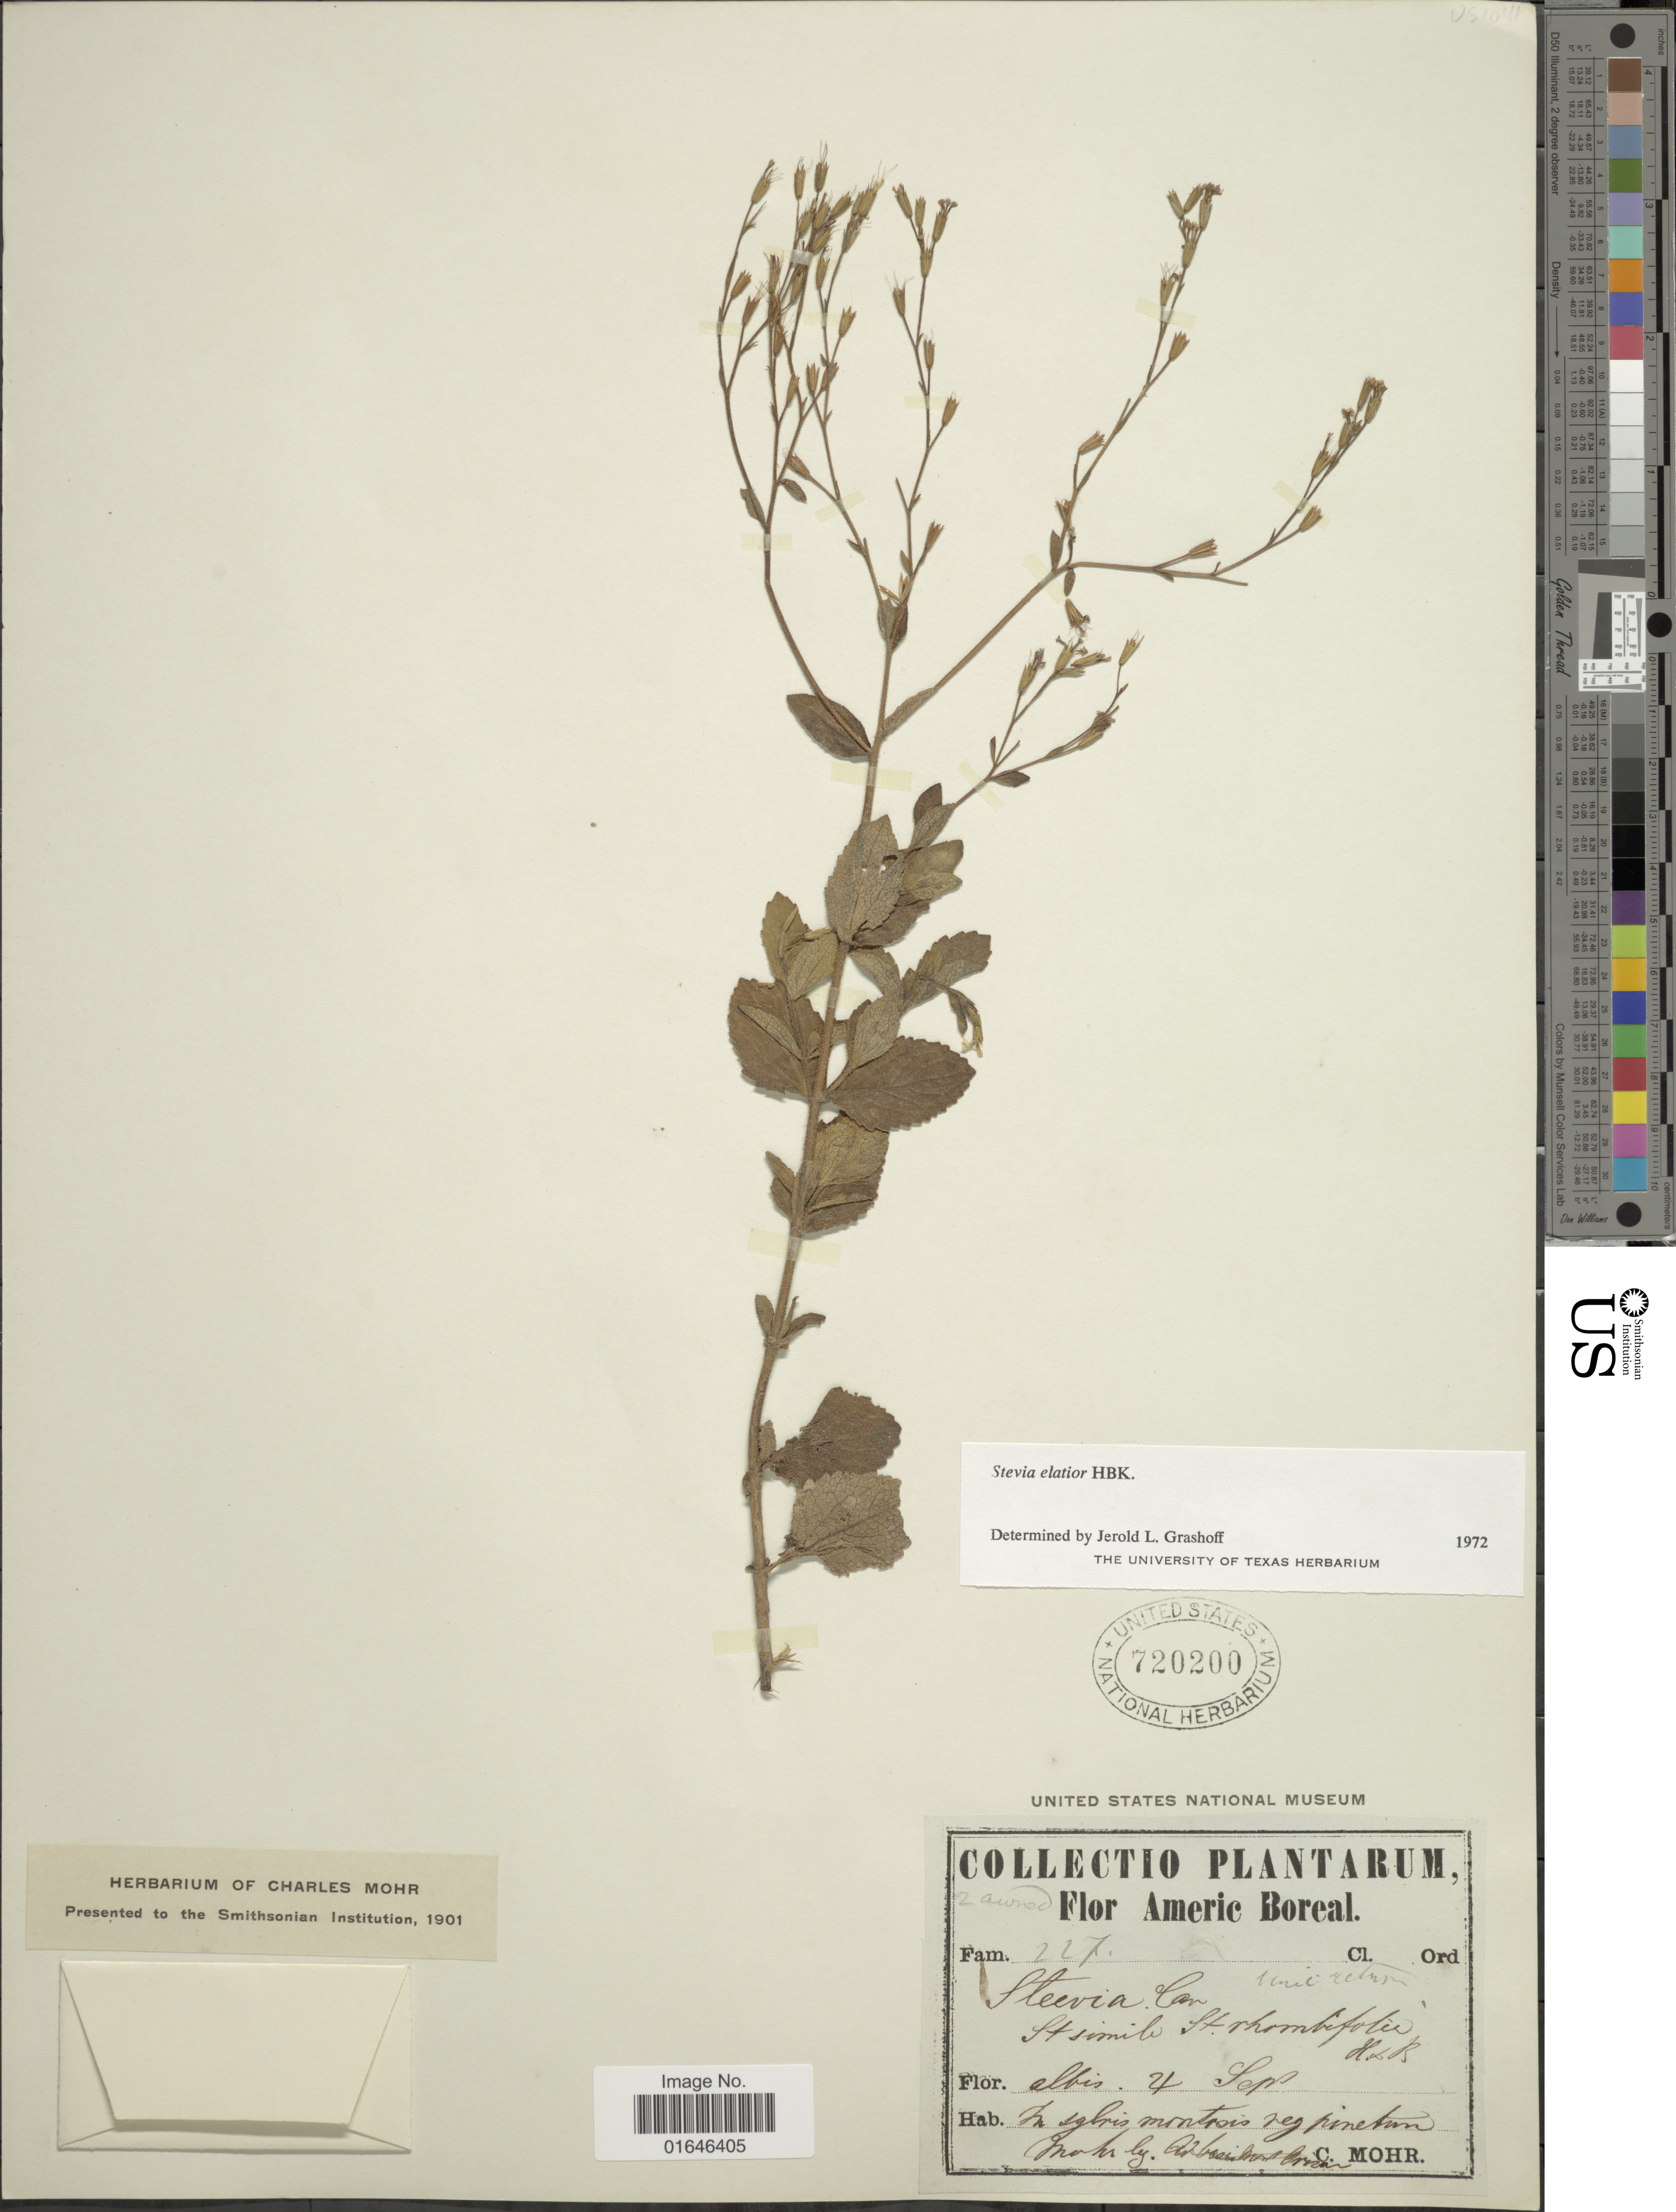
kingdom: Plantae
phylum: Tracheophyta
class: Magnoliopsida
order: Asterales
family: Asteraceae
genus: Stevia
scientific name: Stevia elatior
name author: Kunth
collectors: C. T. Mohr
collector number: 227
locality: Americ Boreal, In sylvis montrois reg pinetum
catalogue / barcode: US 720200